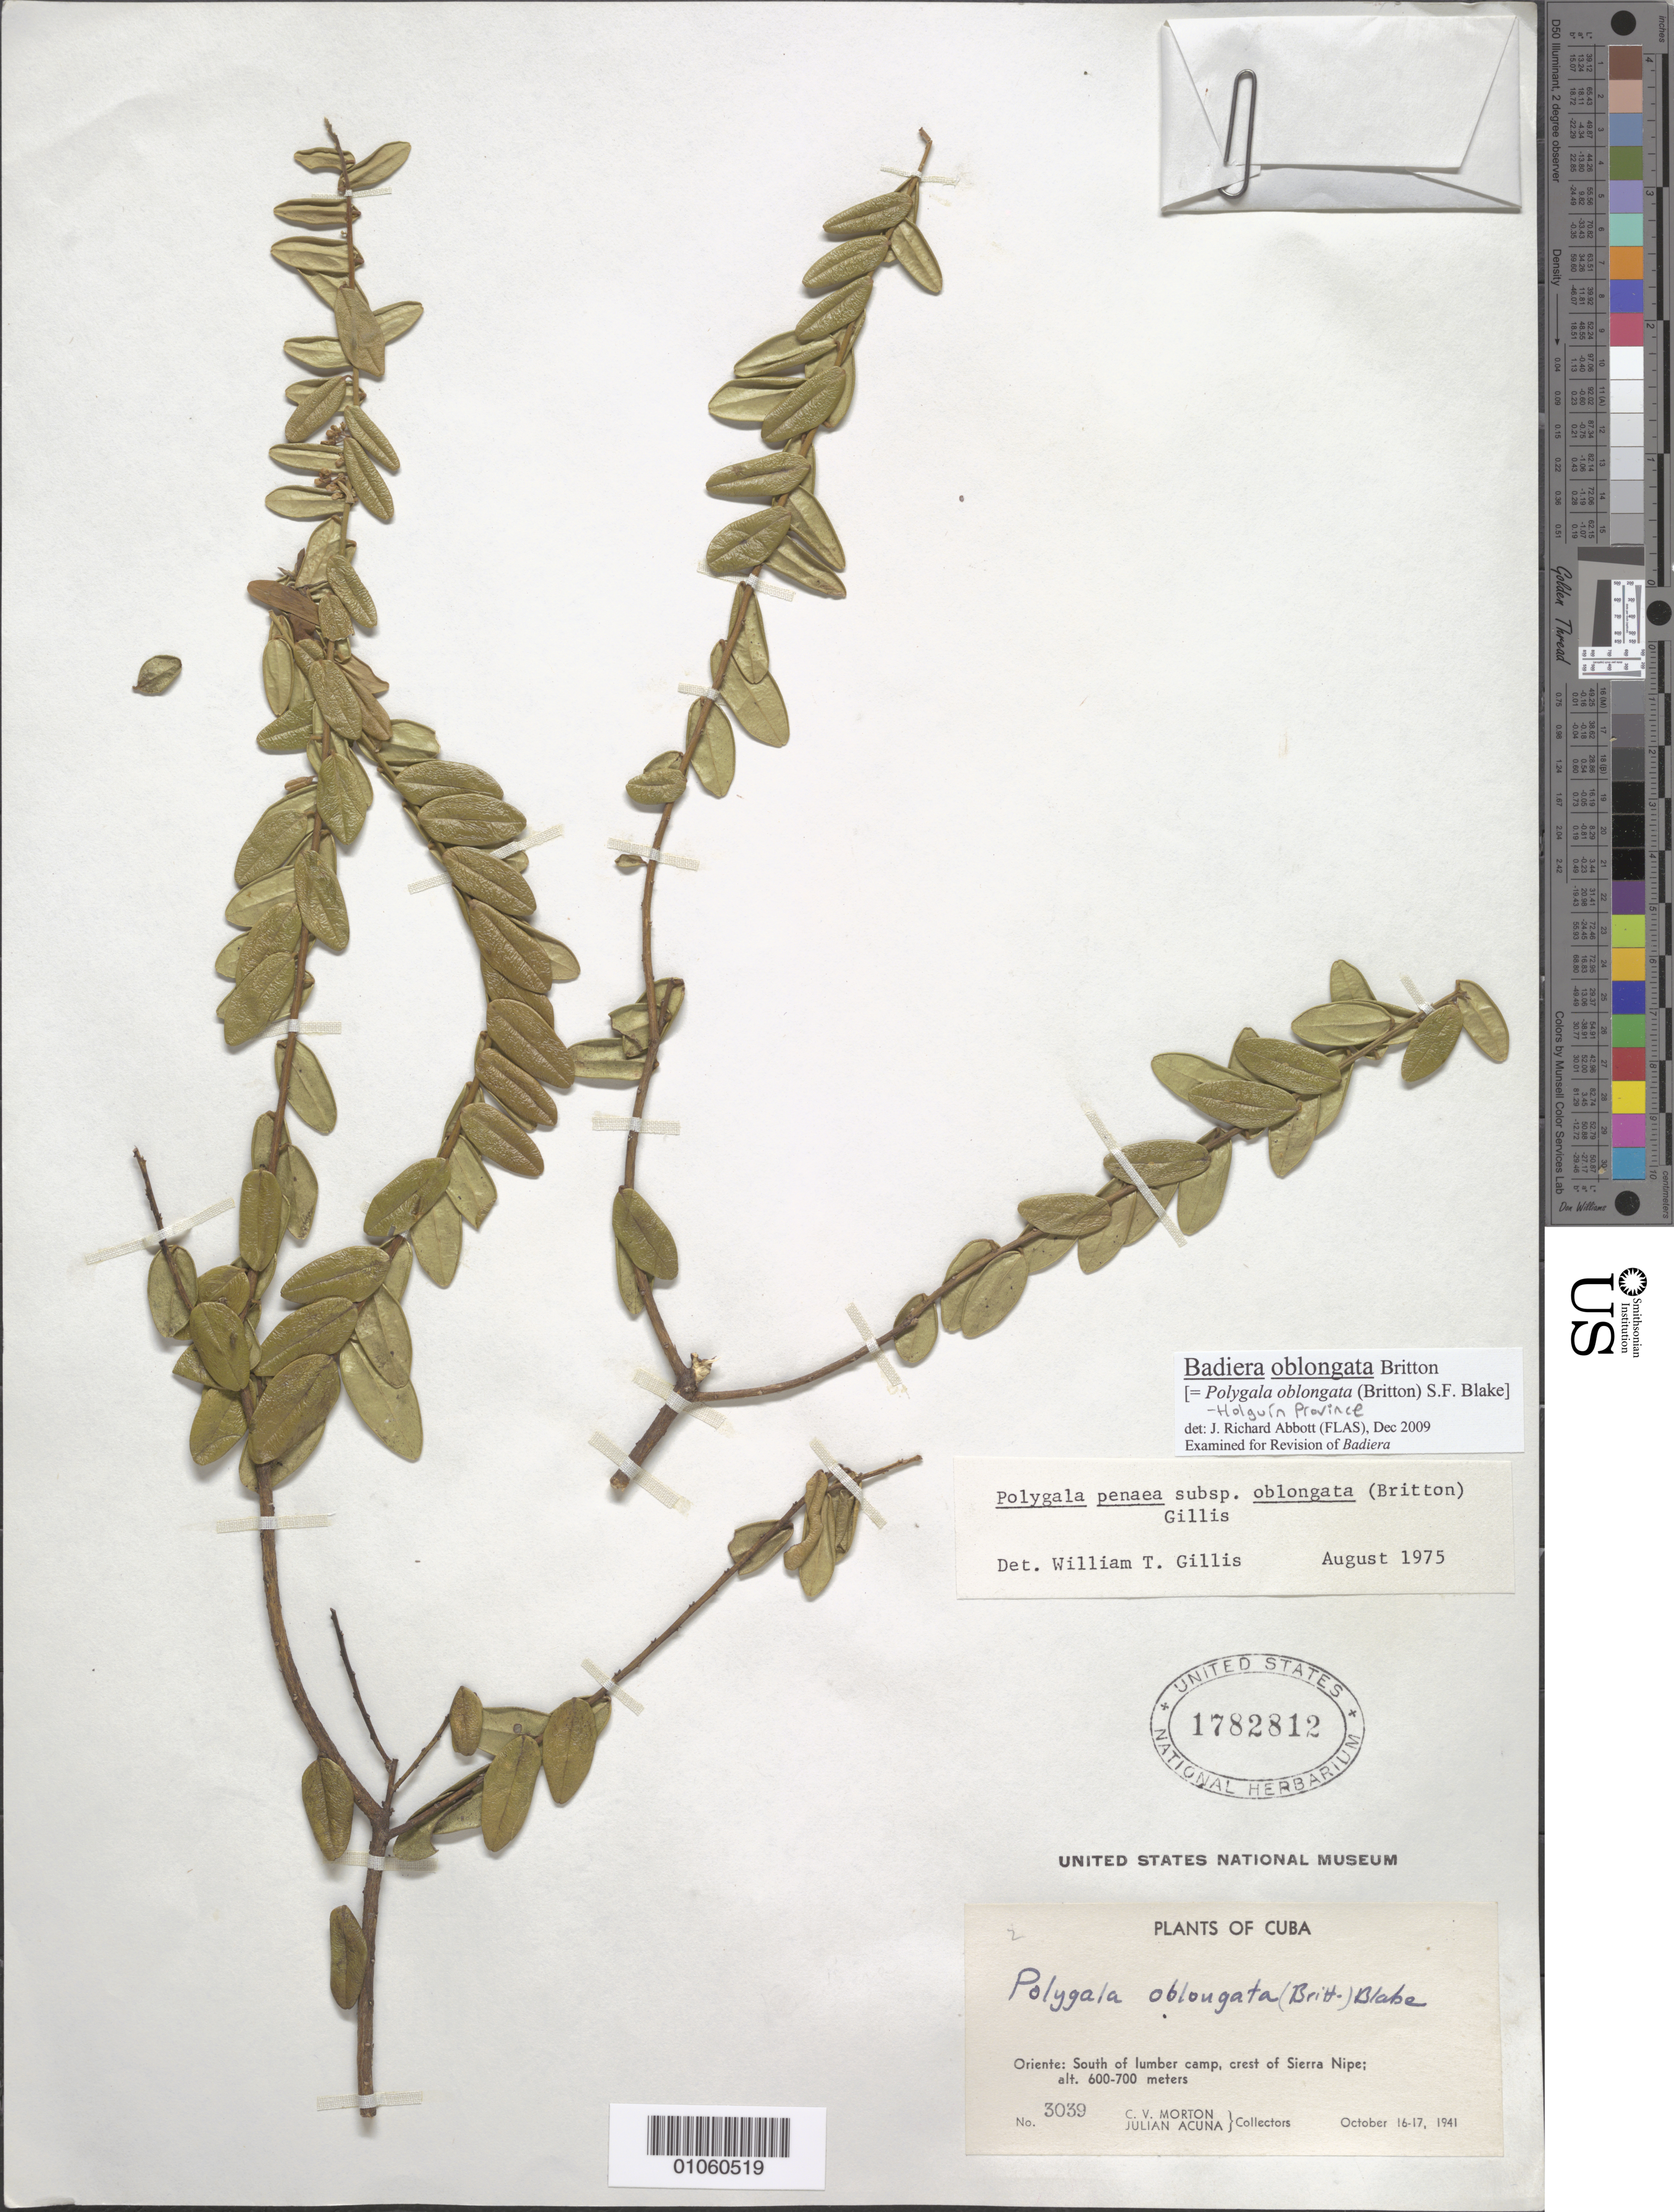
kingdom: Plantae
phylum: Tracheophyta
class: Magnoliopsida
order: Fabales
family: Polygalaceae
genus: Badiera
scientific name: Badiera oblongata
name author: Britton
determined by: Abbott, J. R., (FLAS)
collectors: C. V. Morton & J. Acuña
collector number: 3039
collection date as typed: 16 Oct 1941 to 17 Oct 1941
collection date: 1941-10-16/1941-10-17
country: Cuba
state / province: Holguín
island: Cuba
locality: Sierra Nipe crest, S of lumber camp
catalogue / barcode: US 1782812